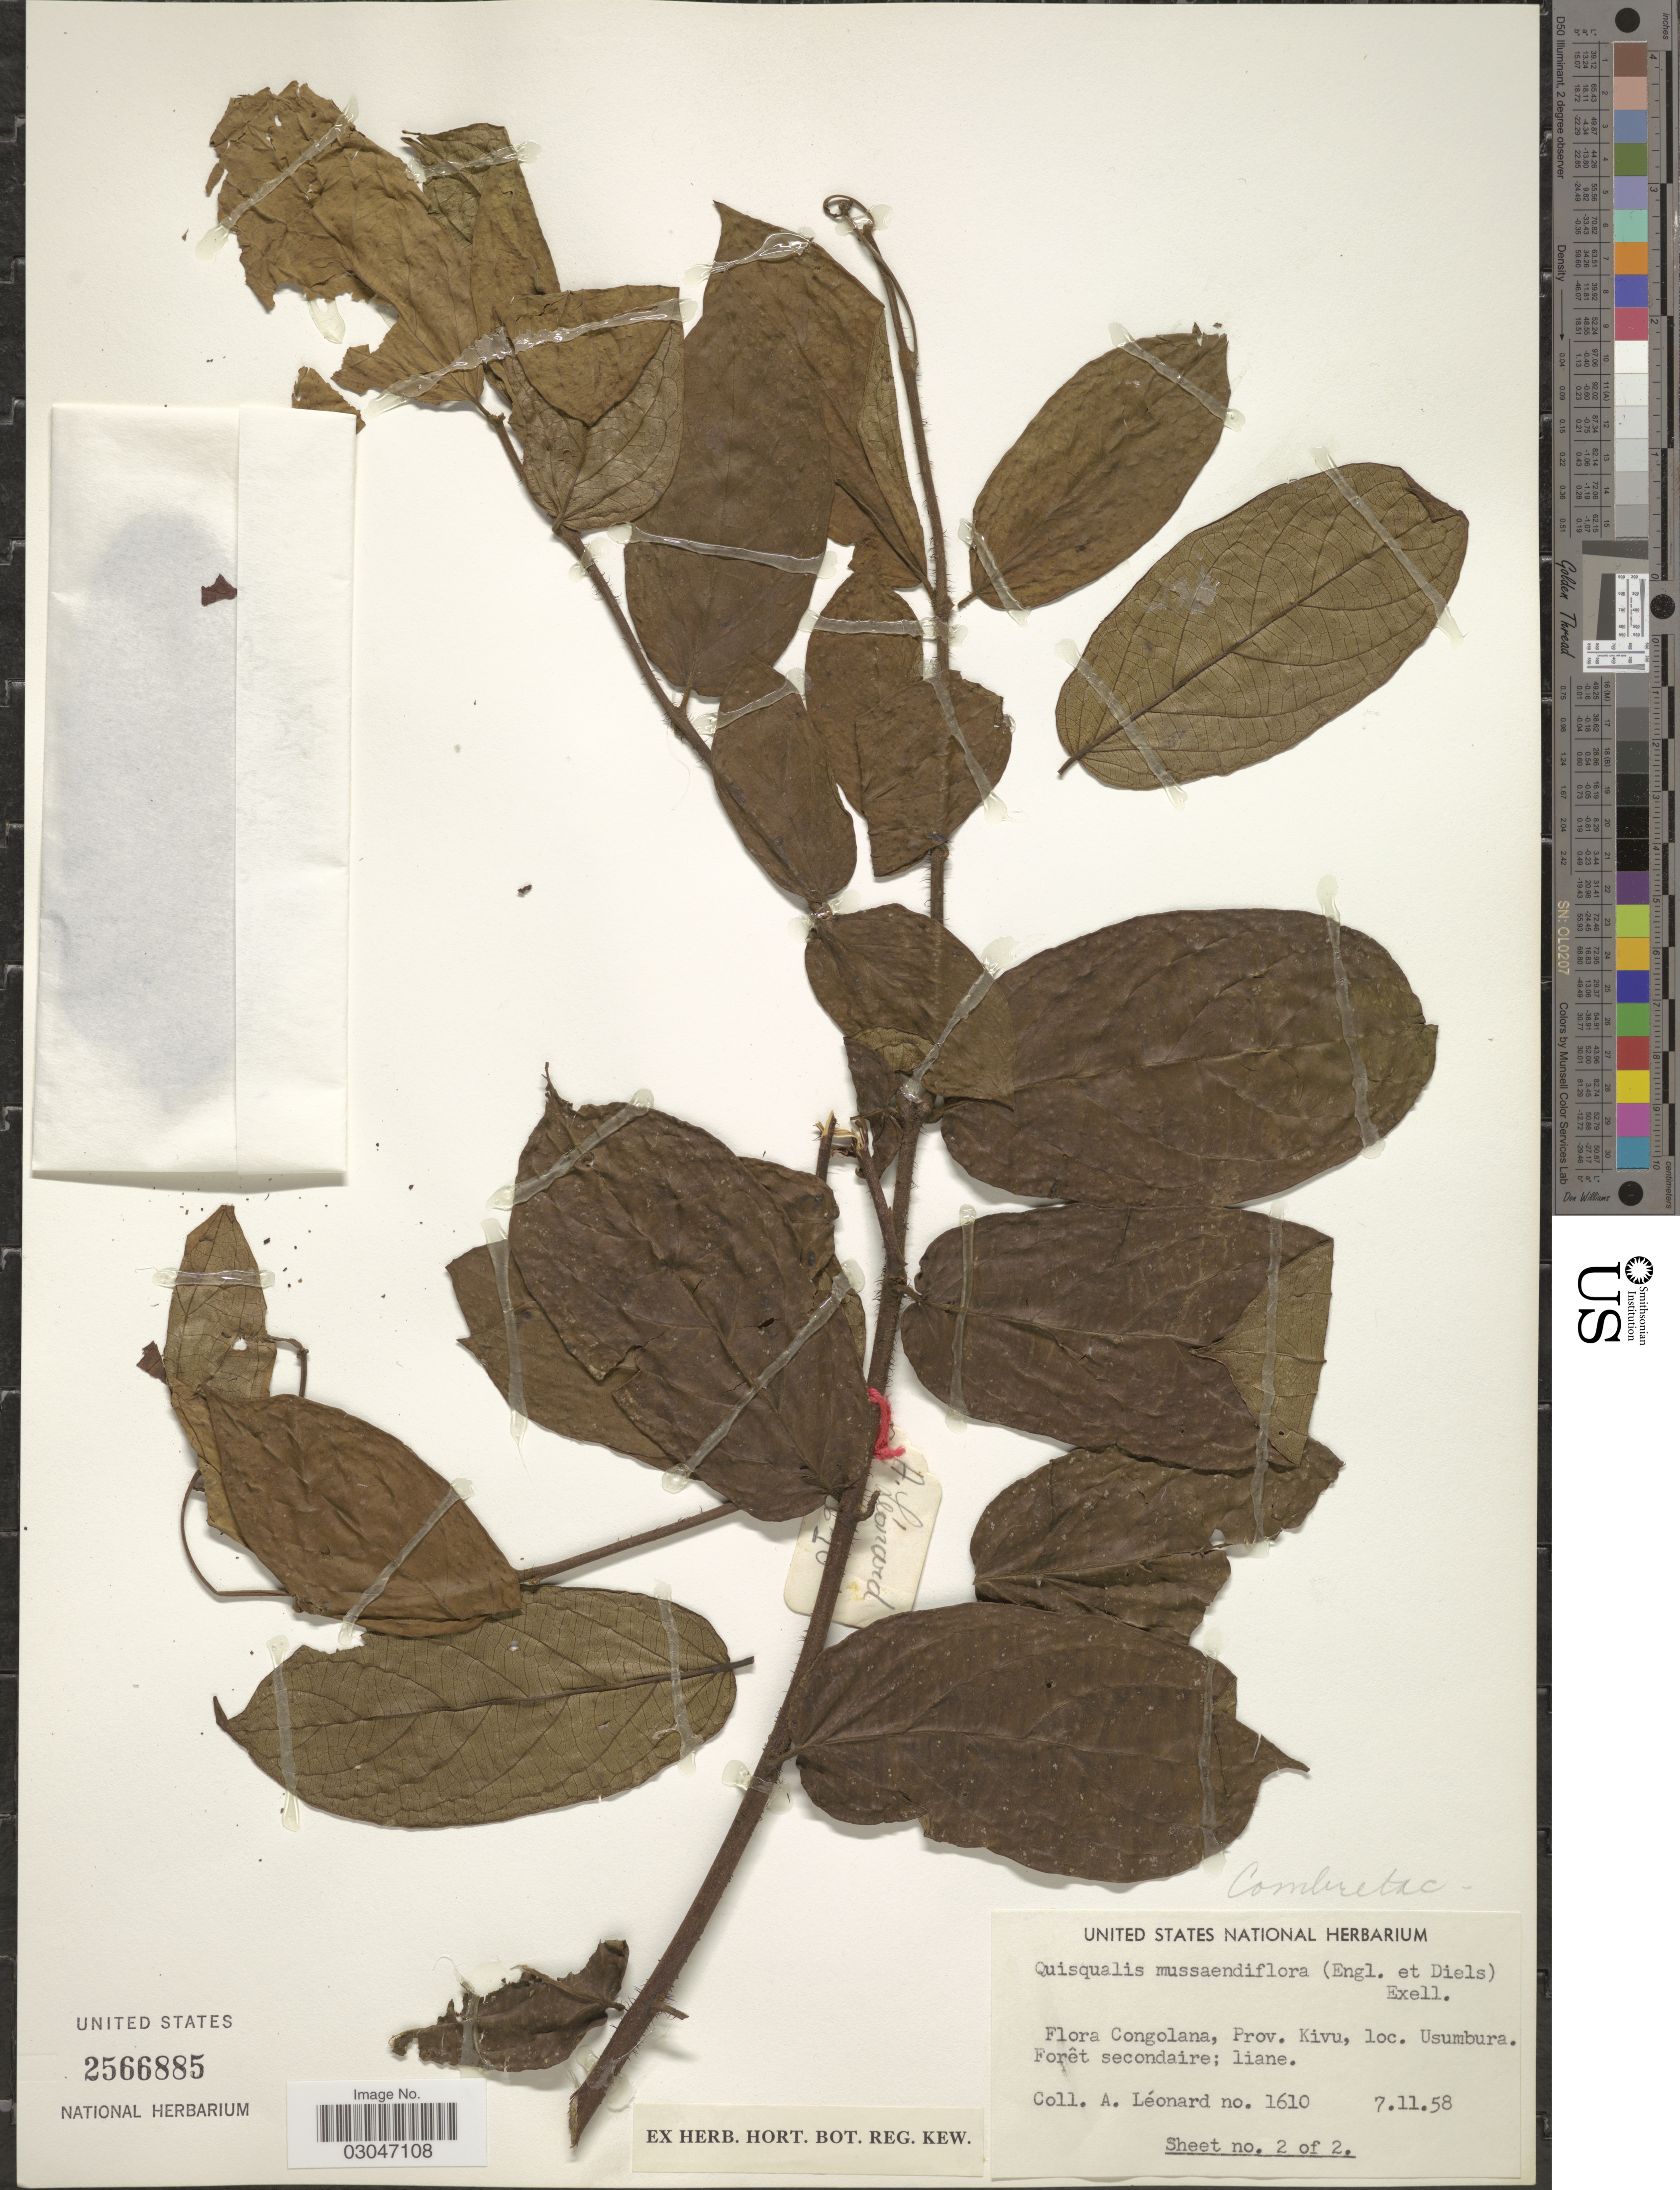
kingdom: Plantae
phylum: Tracheophyta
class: Magnoliopsida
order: Myrtales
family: Combretaceae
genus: Combretum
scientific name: Combretum mussaendiflorum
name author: Engl. & Diels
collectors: A. Leonard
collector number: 1610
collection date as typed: Transcribed d/m/y: 7/11/58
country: Congo, Democratic Republic of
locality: Congolana, Prov. Kivu, Usumbura.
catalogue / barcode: US 2566885